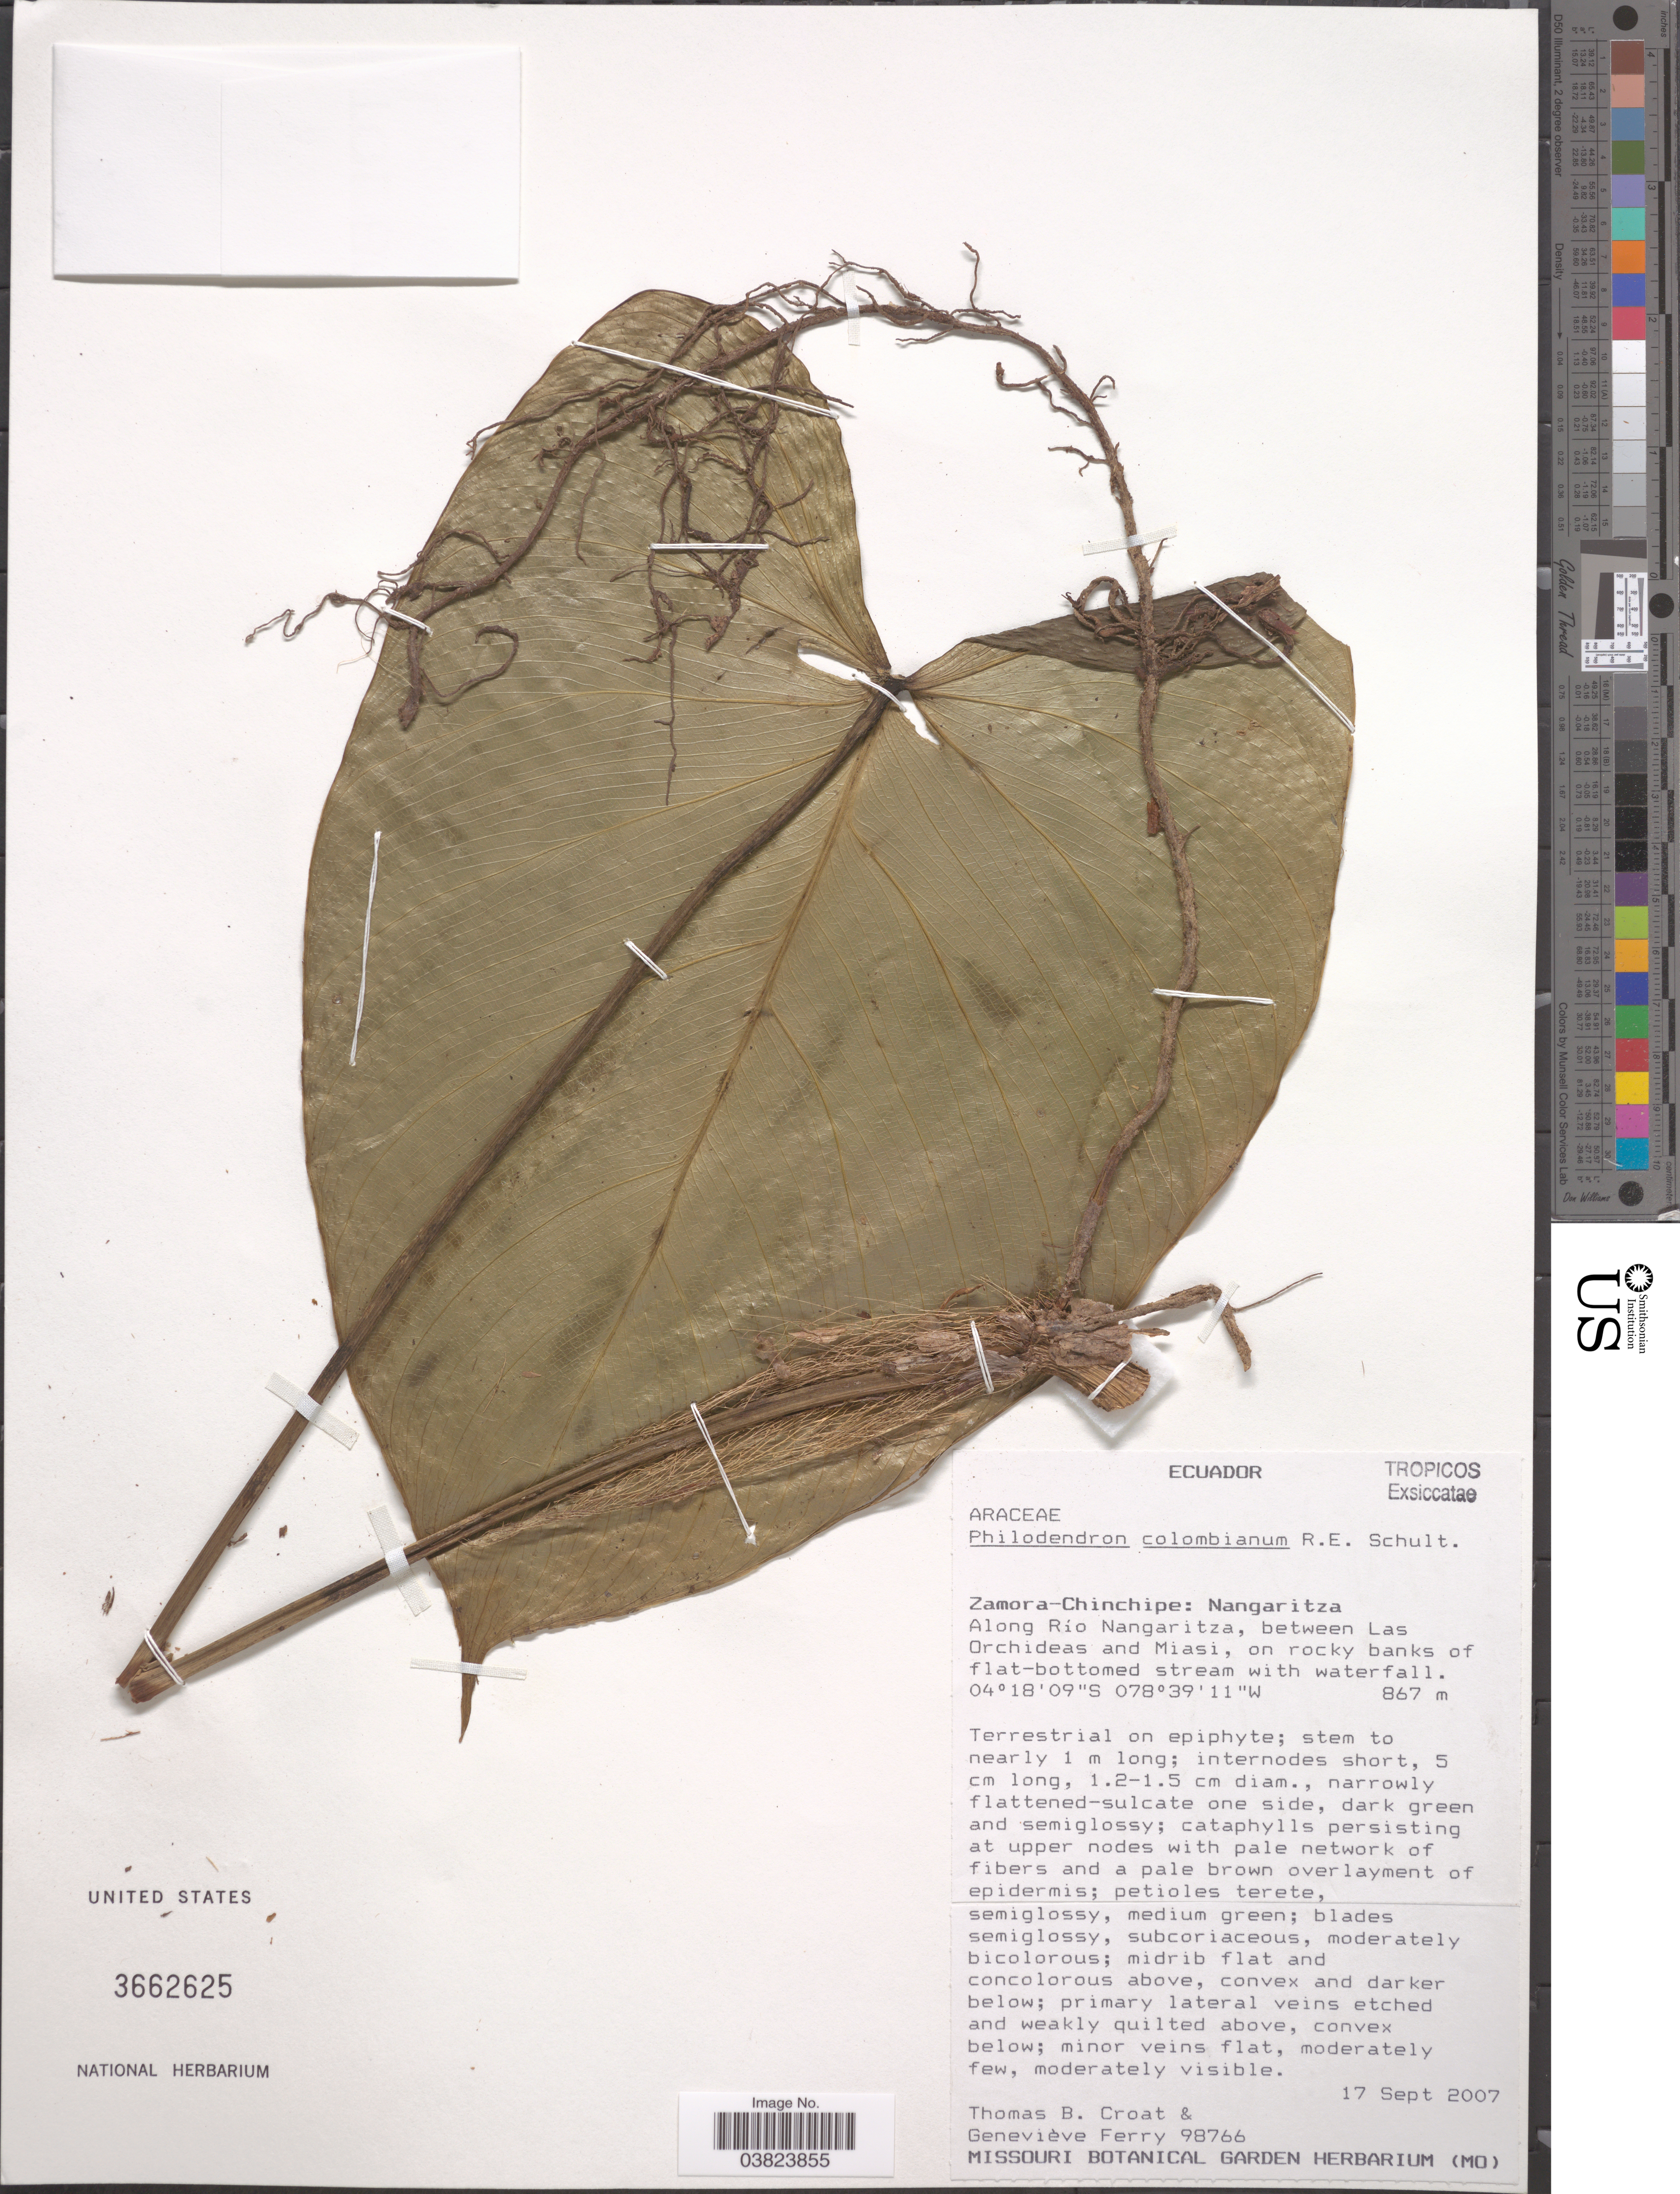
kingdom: Plantae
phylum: Tracheophyta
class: Liliopsida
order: Alismatales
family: Araceae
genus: Philodendron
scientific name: Philodendron colombianum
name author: R.E. Schult.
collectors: T. B. Croat & G. Ferry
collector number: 98766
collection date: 2007-09-17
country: Ecuador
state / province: Zamora-Chinchipe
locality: Nangaritza. Along Río Nangaritza, between Las Orchideas and Miasi, on rocky banks of flat-bottomed stream with waterfall.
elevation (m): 867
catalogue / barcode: US 3662625